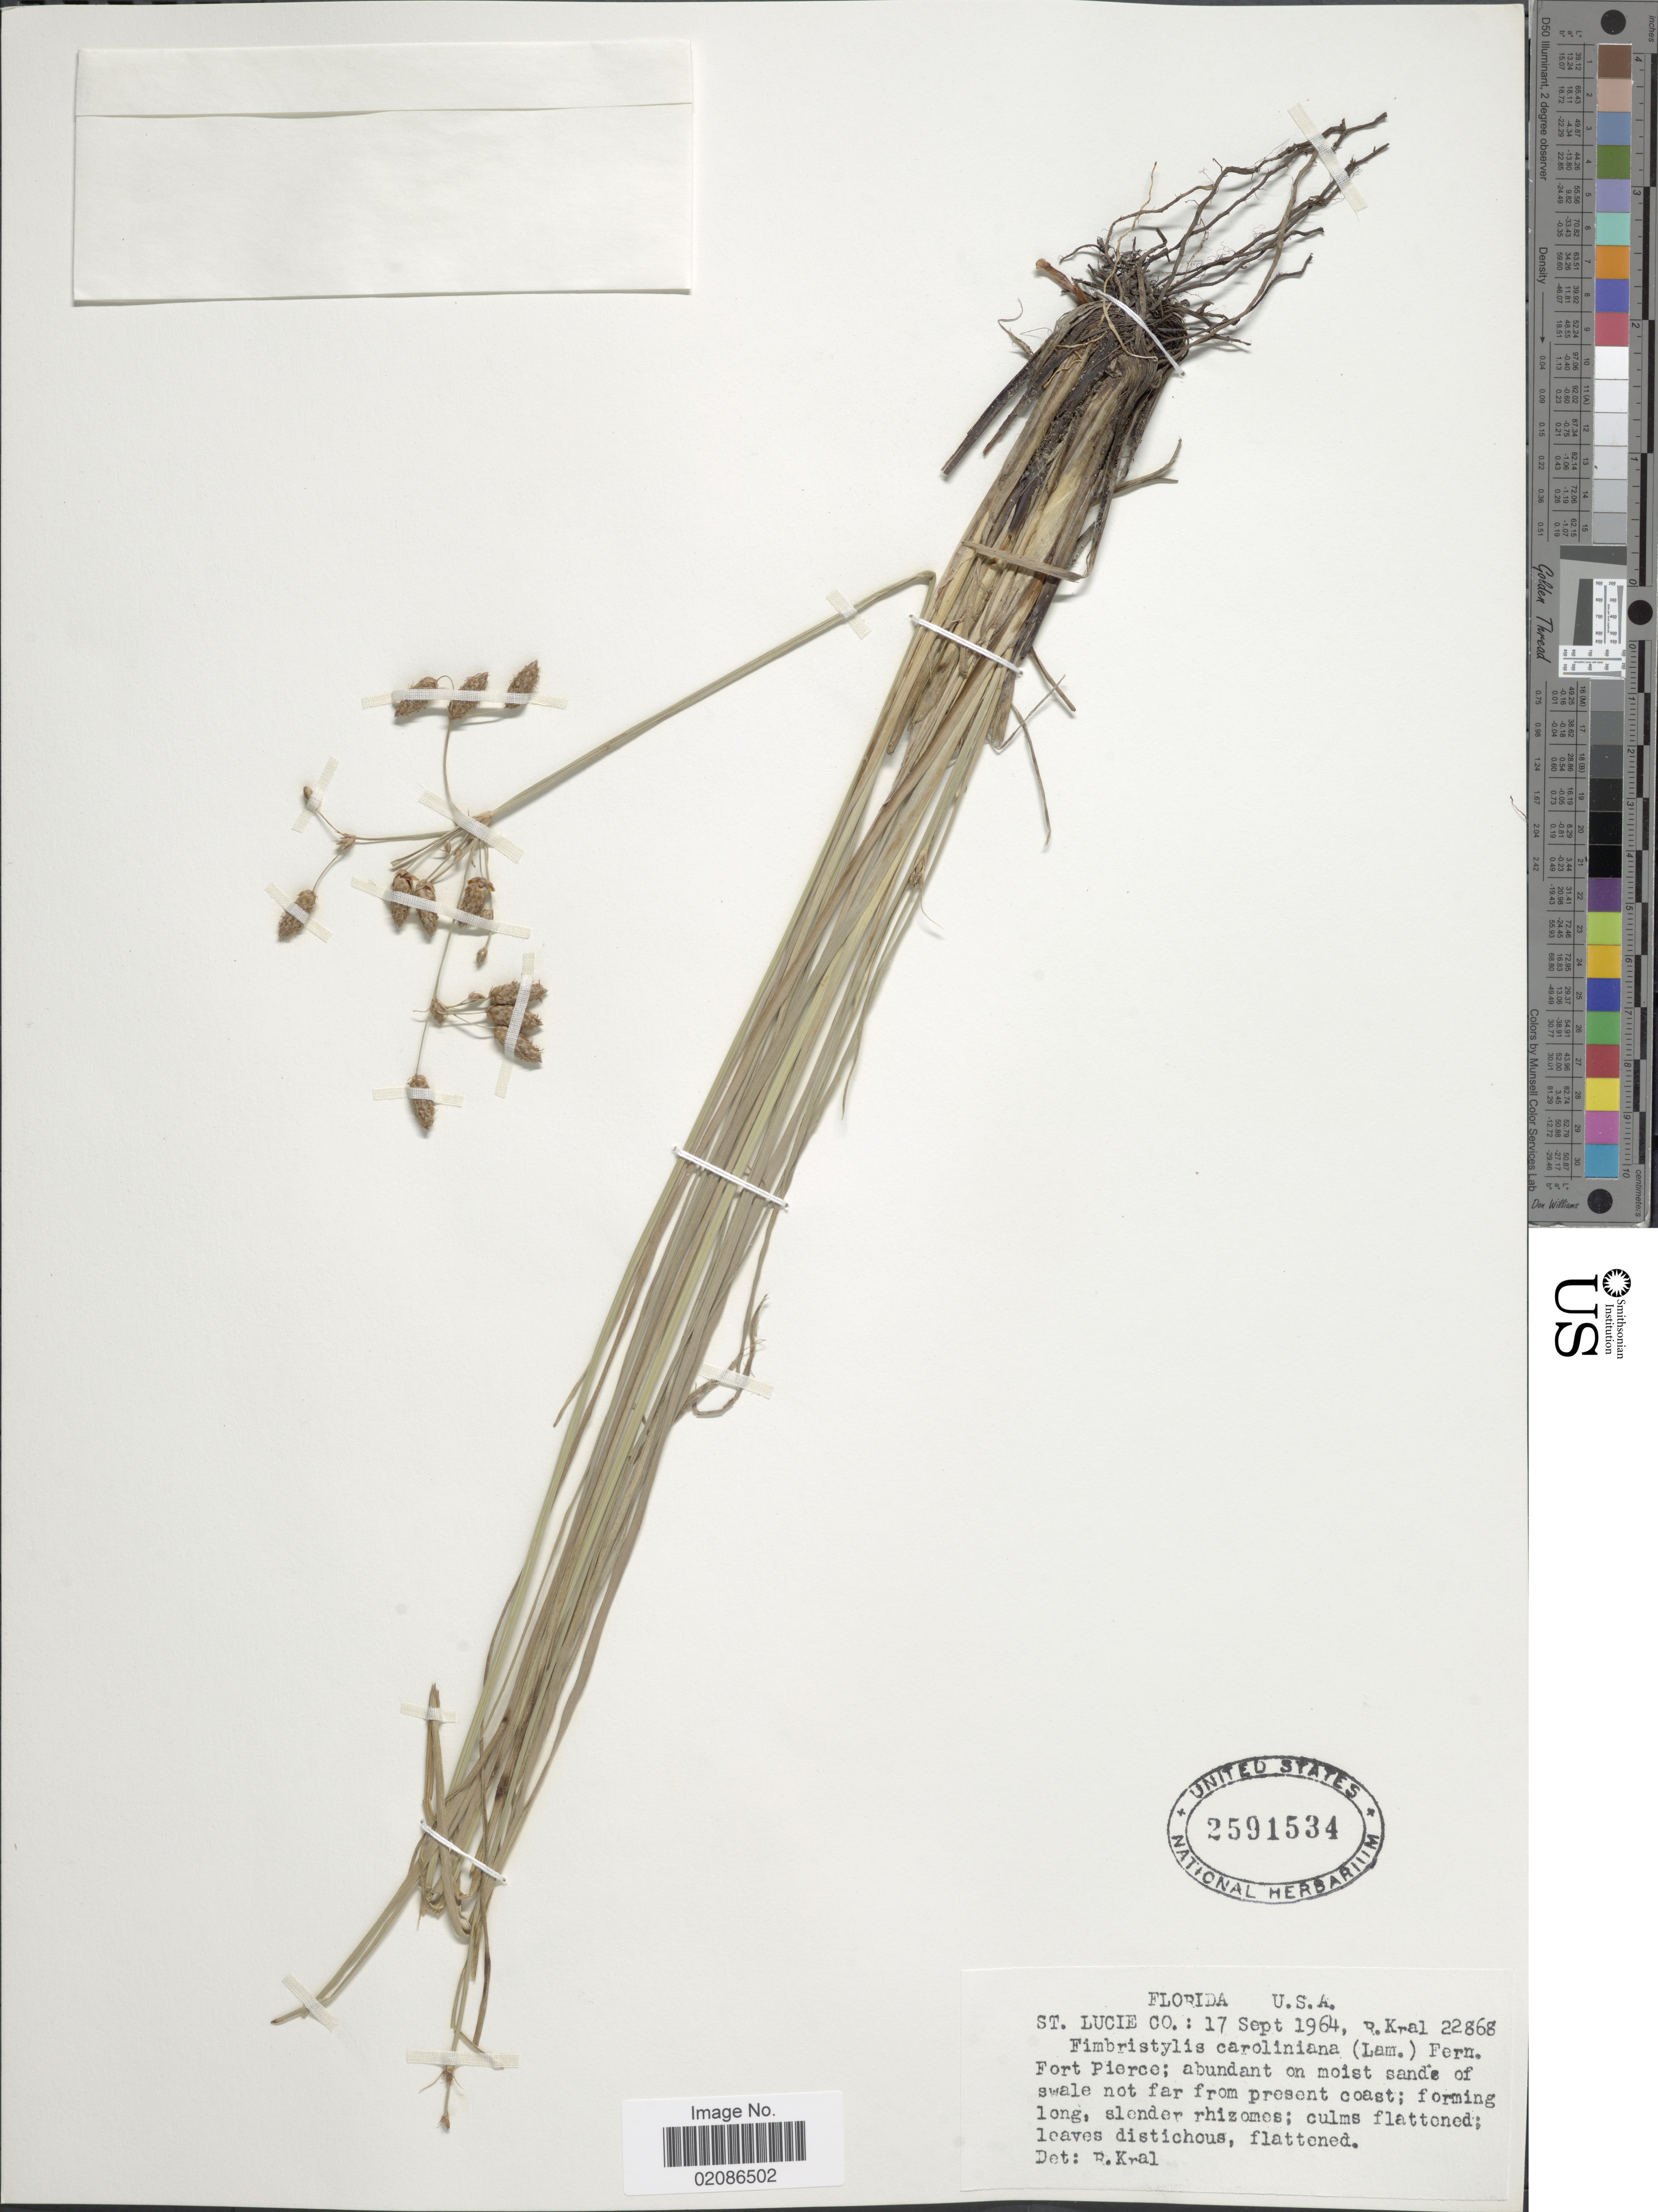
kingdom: Plantae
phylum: Tracheophyta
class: Liliopsida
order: Poales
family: Cyperaceae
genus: Fimbristylis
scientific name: Fimbristylis caroliniana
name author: (Lam.) Fernald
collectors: R. Kral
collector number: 22868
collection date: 1964-09-17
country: United States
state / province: Florida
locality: St Lucie Co, Fort Pierce; abundant on moist sands of swale not far from present coast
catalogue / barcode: US 2591534